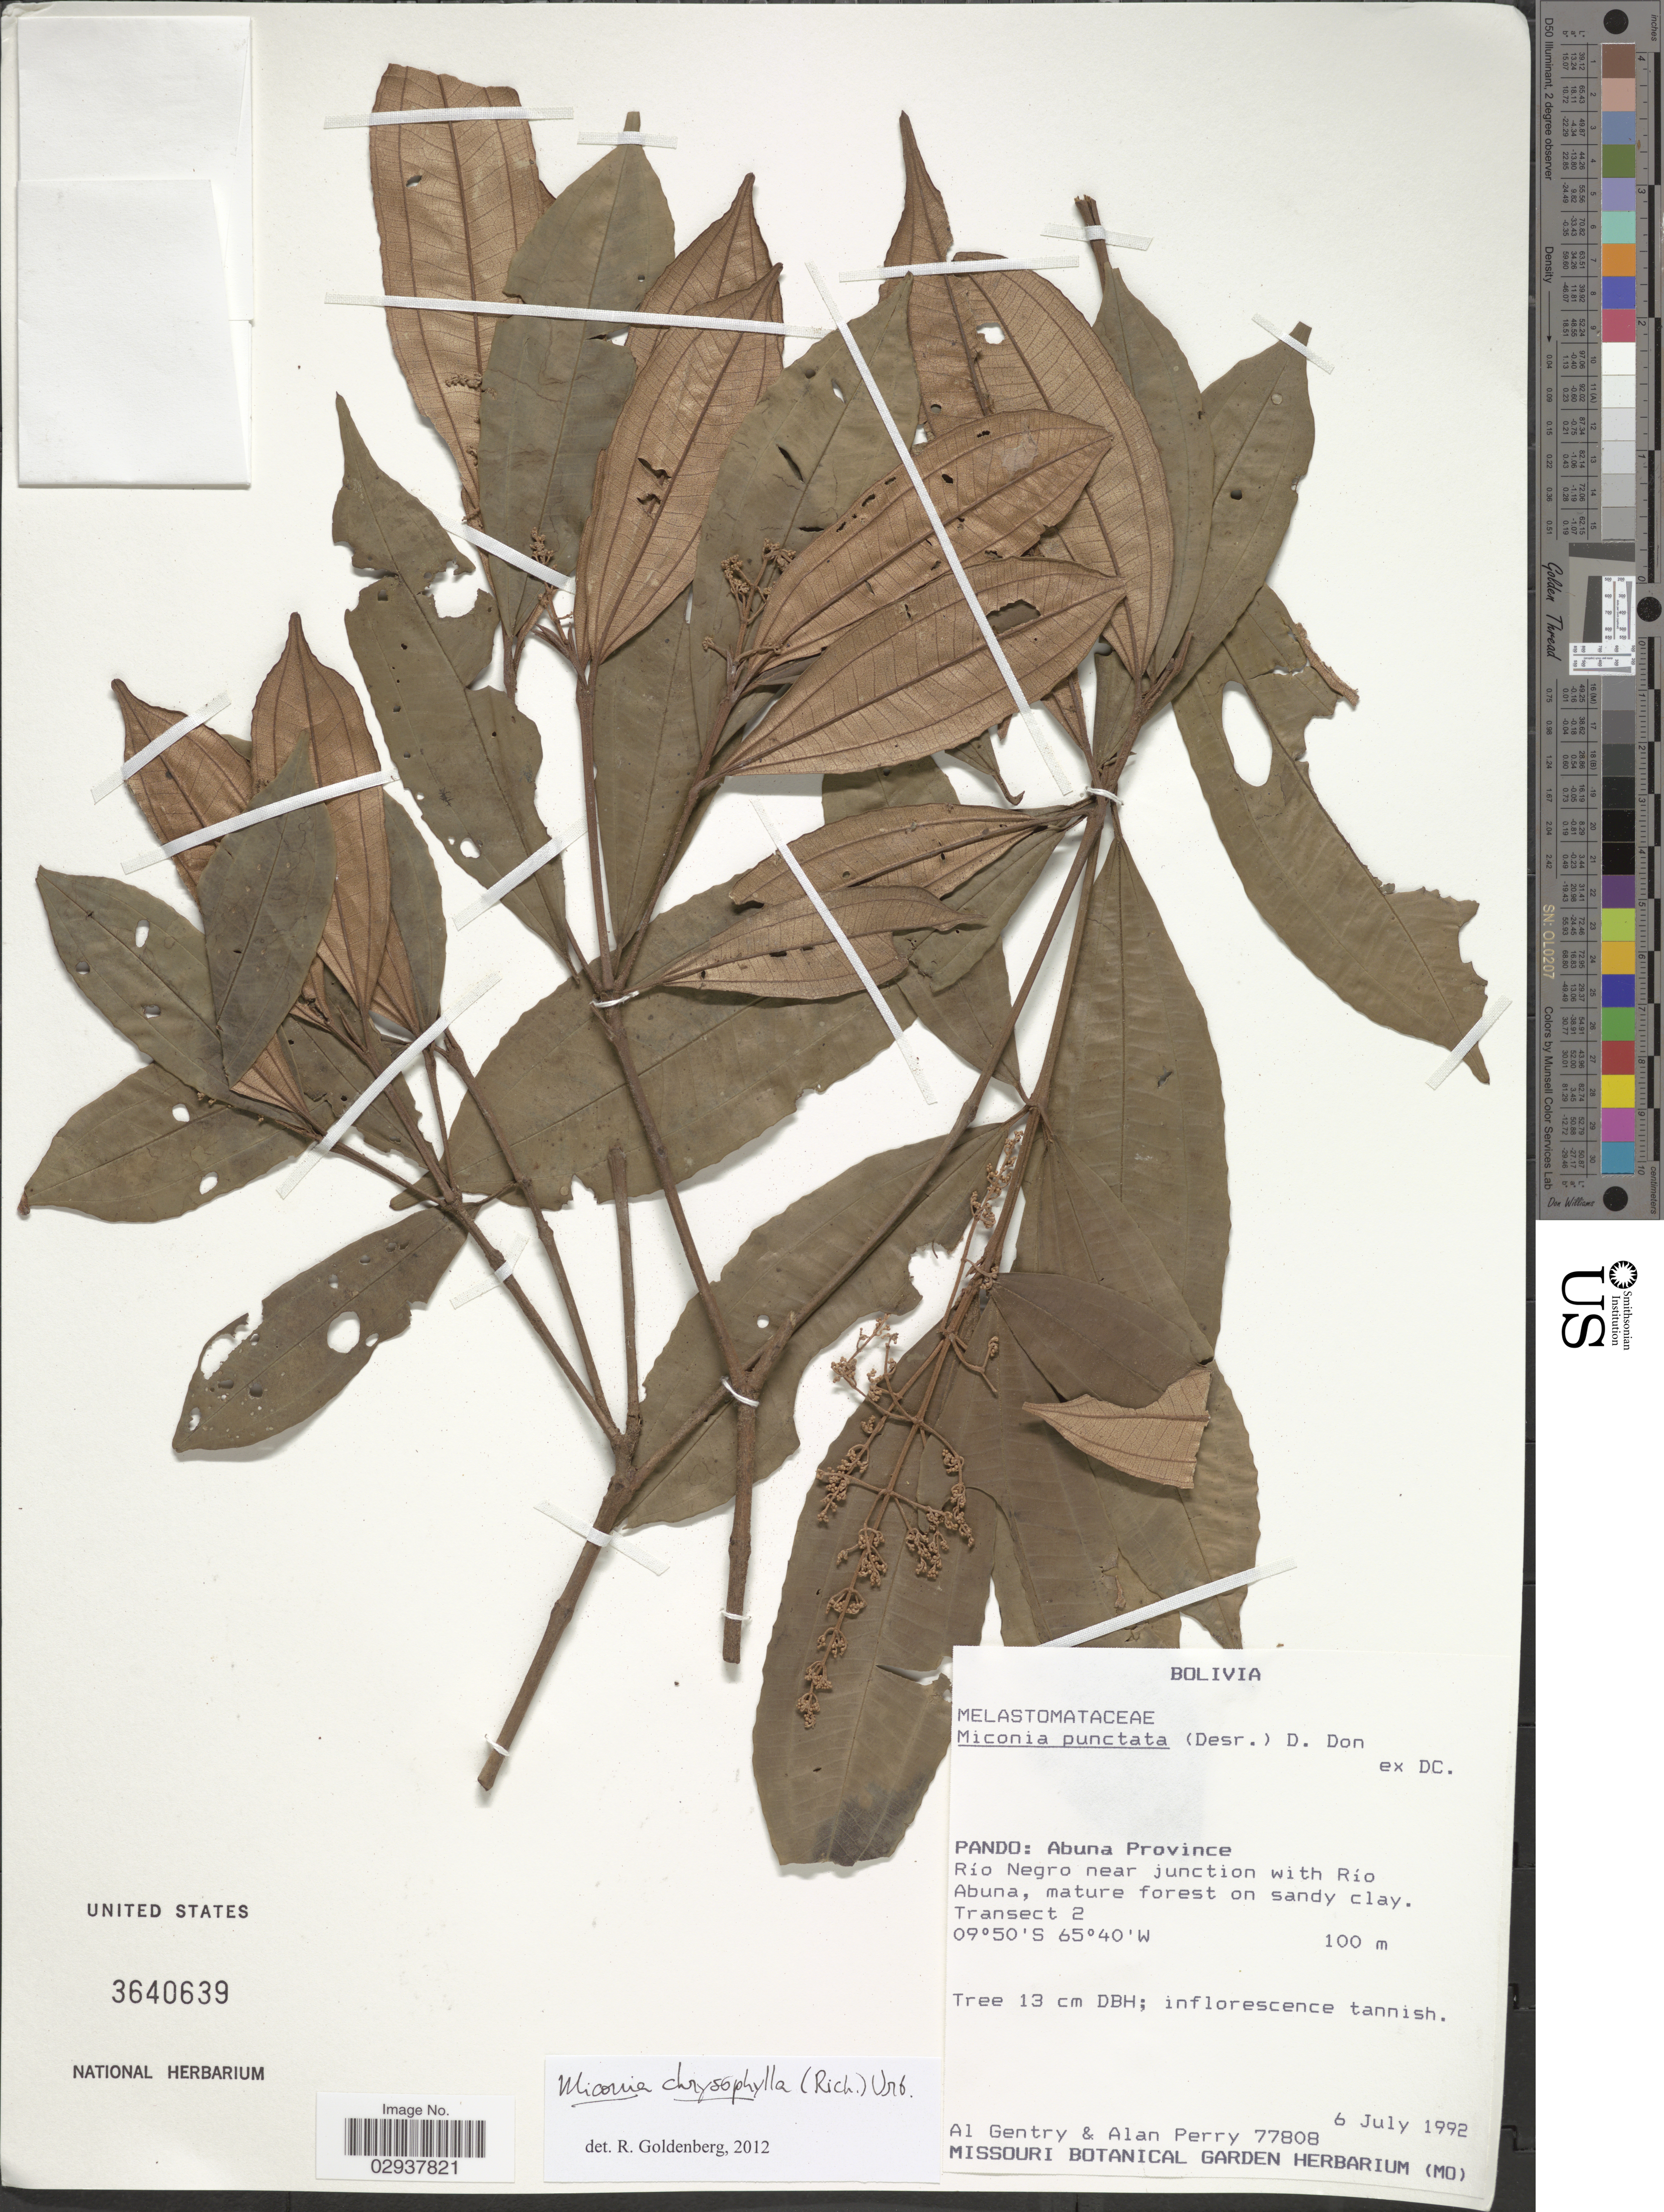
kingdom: Plantae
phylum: Tracheophyta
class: Magnoliopsida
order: Myrtales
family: Melastomataceae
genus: Miconia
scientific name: Miconia chrysophylla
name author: (Rich.) Urb.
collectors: A. H. Gentry & A. Perry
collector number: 77808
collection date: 1992-07-06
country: Bolivia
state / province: Pando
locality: Pando: Abuna Province. Río Negro near junction with Río Abuna, mature forest on sandy clay. Transect 2.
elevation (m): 100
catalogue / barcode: US 3640639